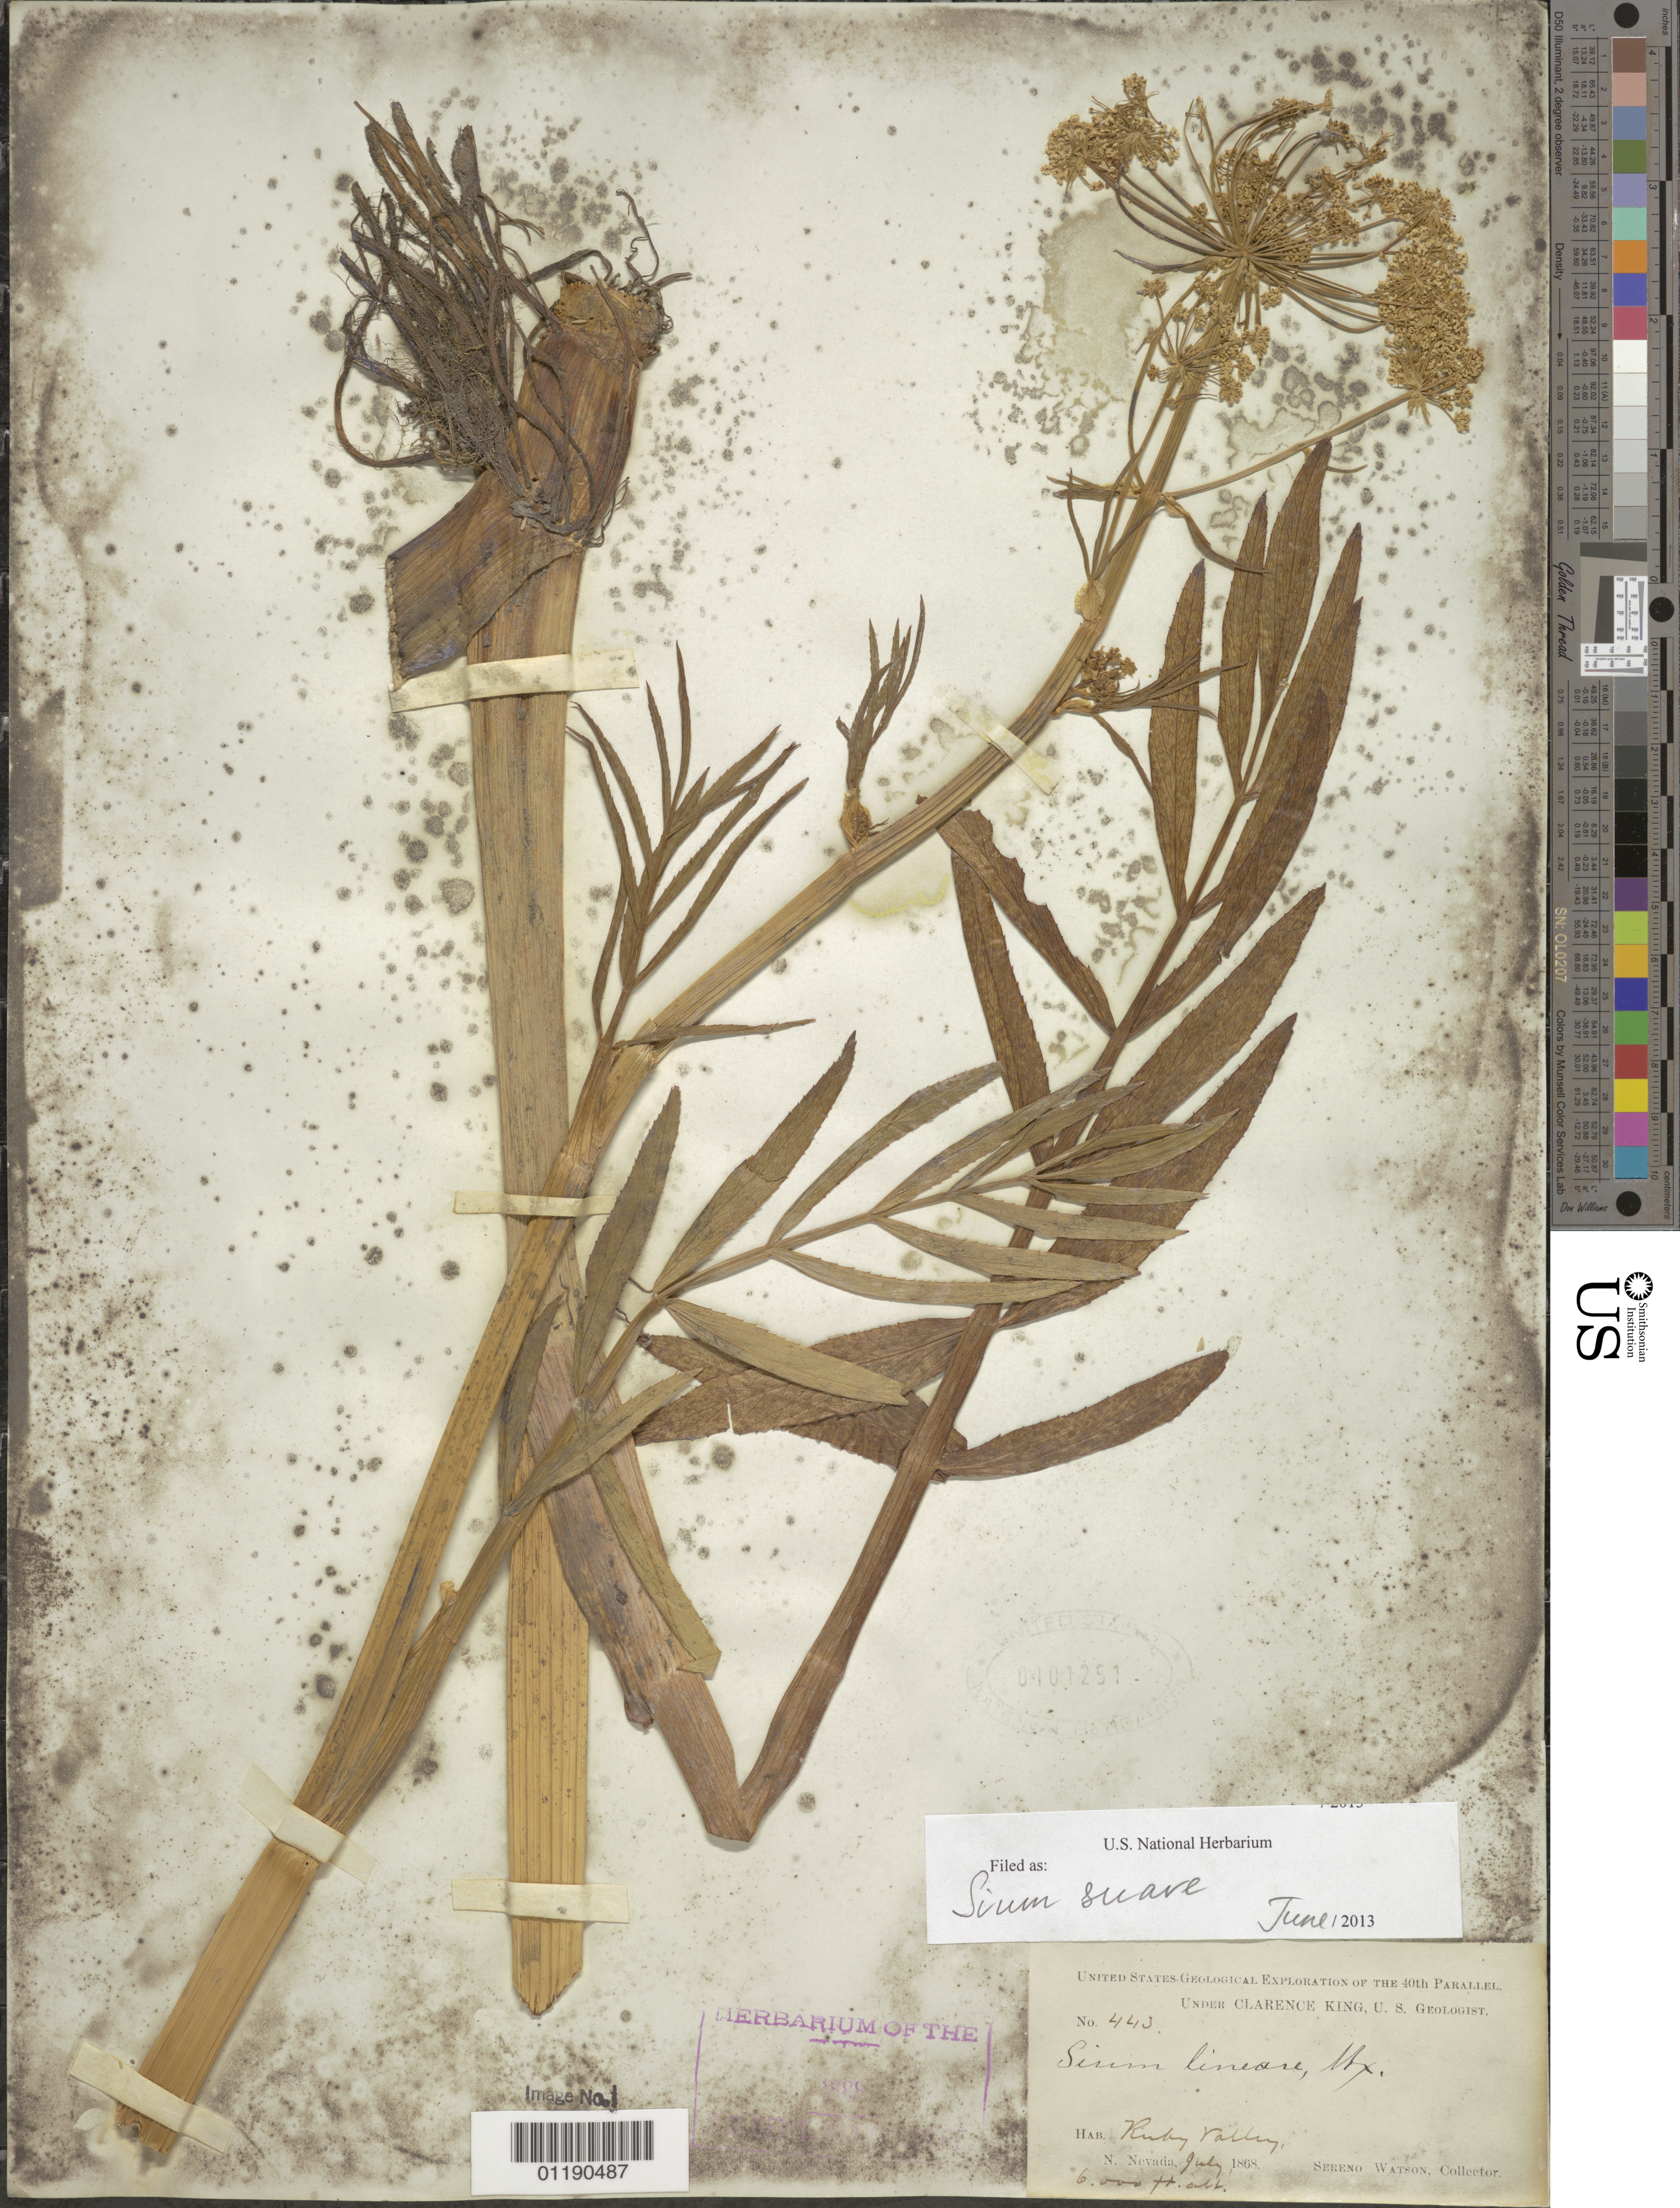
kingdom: Plantae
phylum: Tracheophyta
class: Magnoliopsida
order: Apiales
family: Apiaceae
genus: Sium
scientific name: Sium suave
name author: Walter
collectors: S. Watson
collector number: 443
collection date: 1868-07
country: United States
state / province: Nevada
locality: Ruby Valley, N. Nevada.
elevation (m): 1829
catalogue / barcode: US 101251